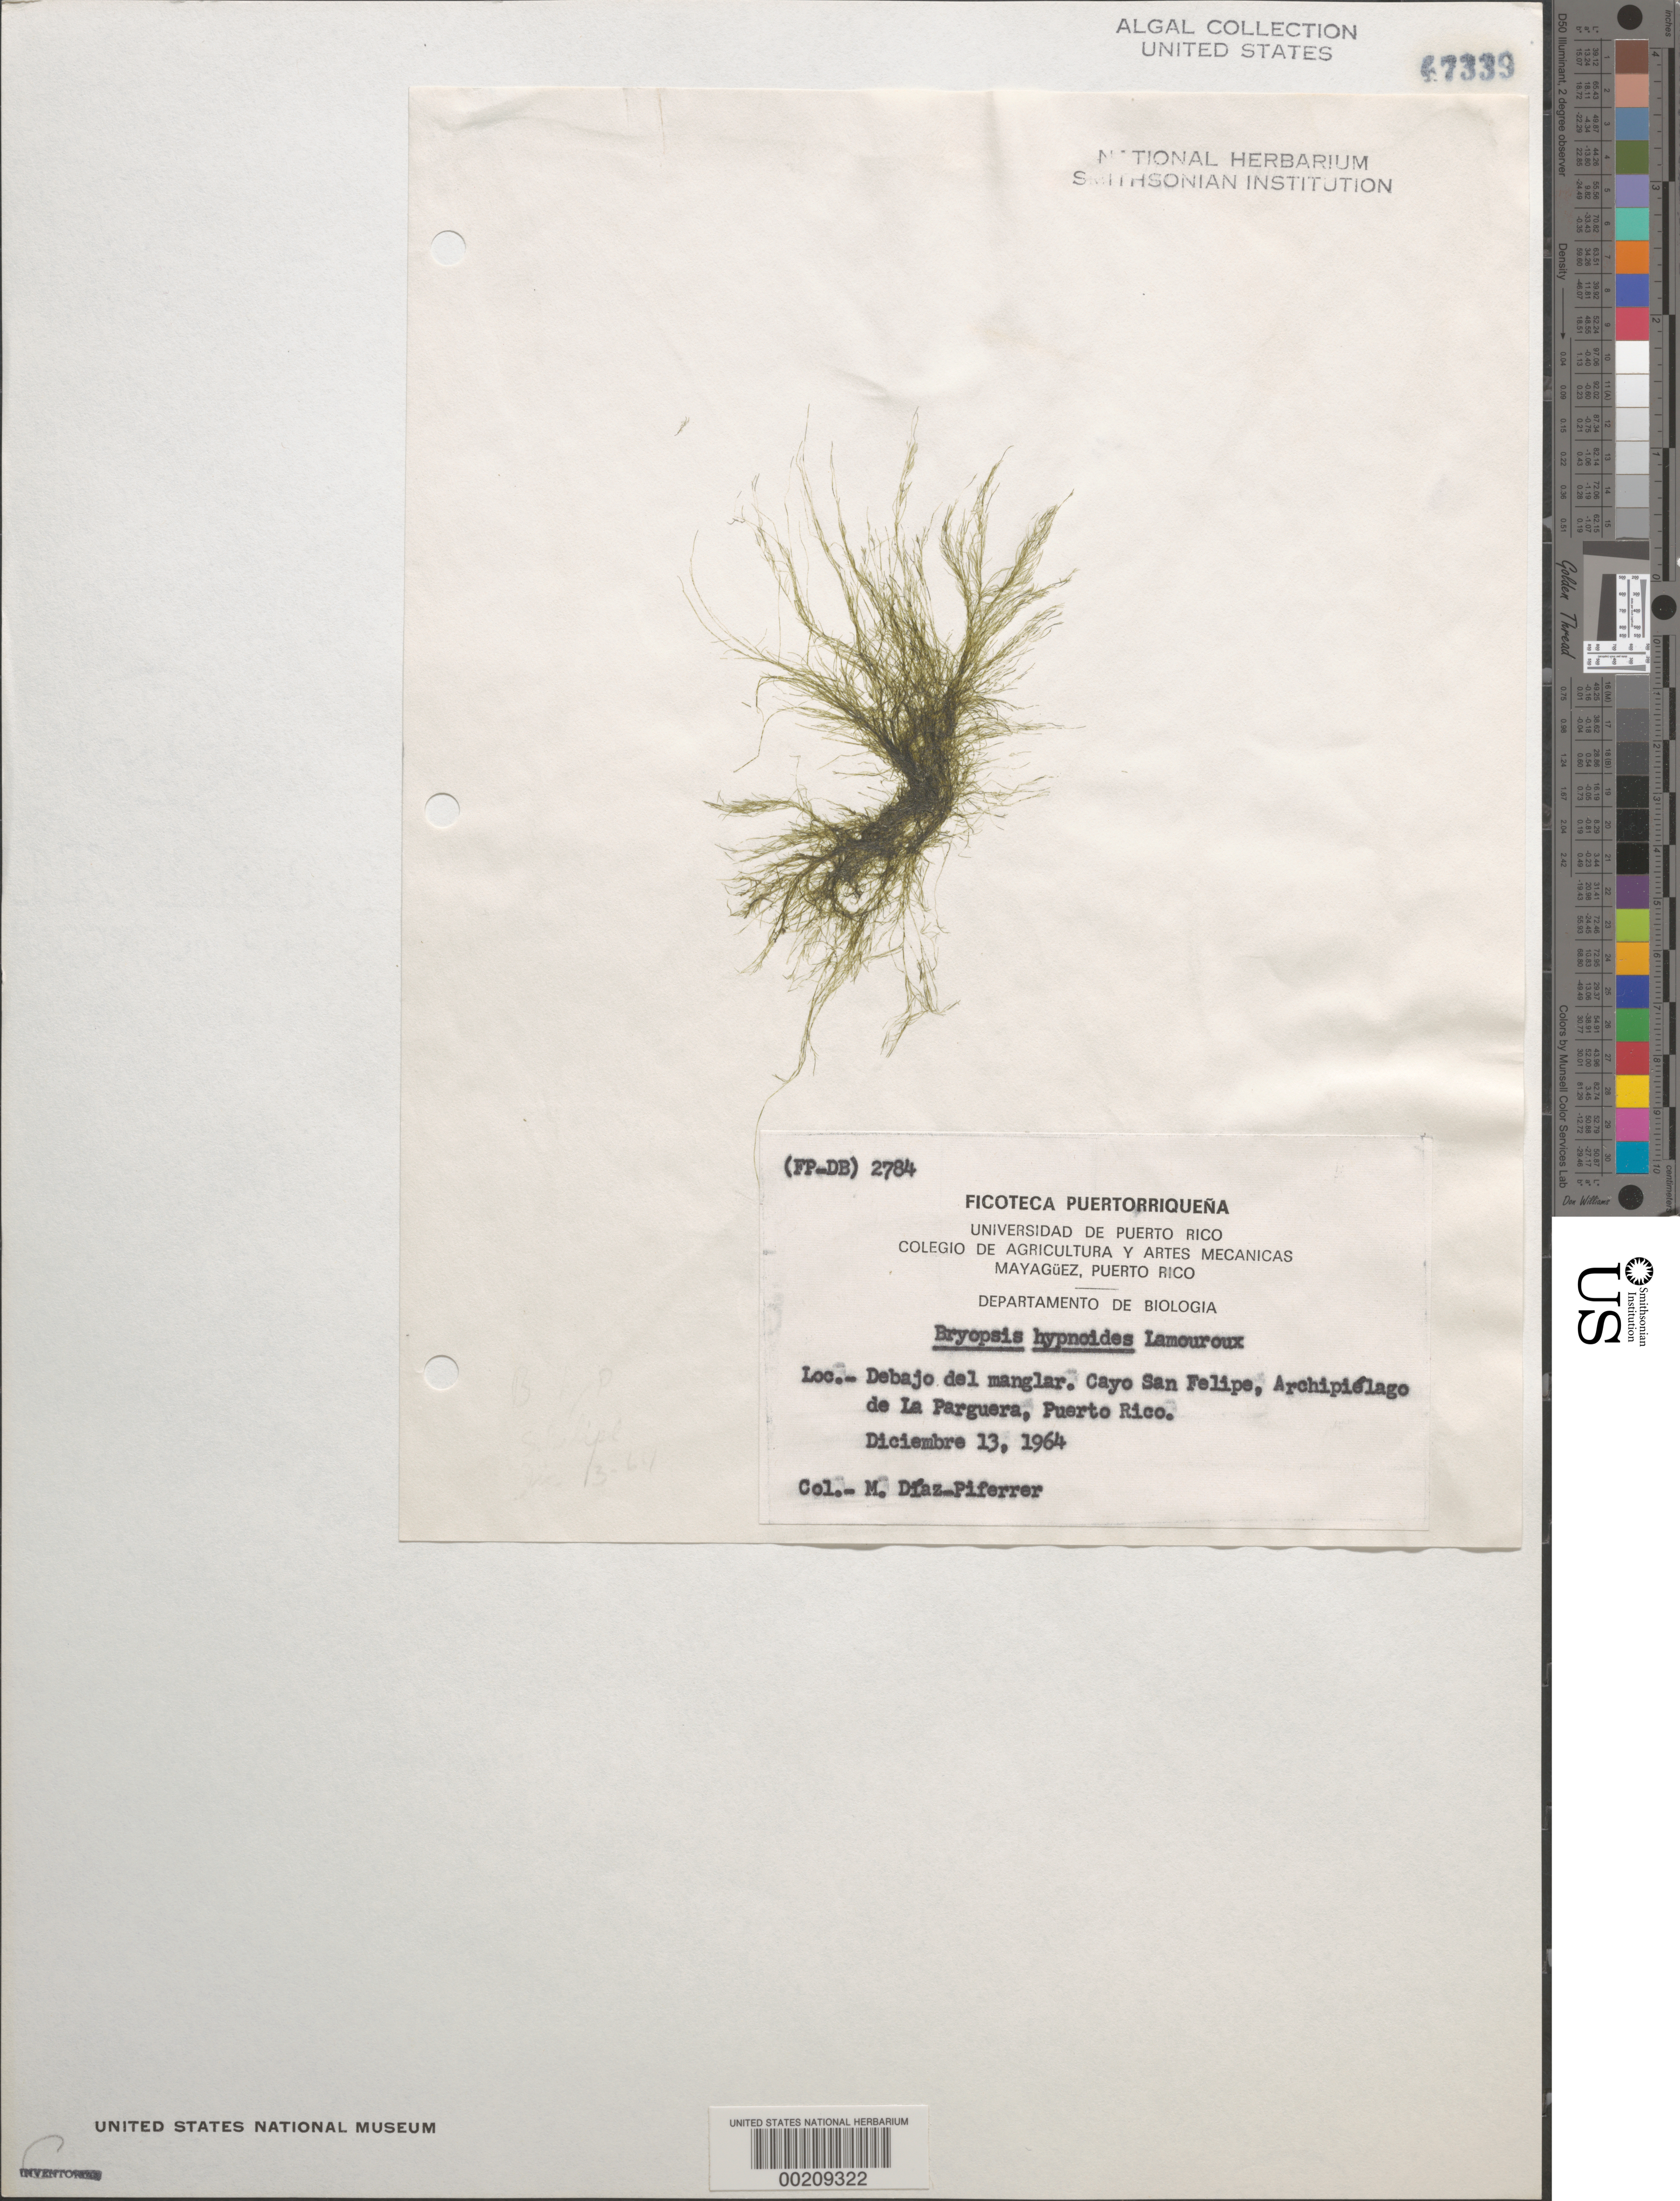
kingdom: Plantae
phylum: Chlorophyta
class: Ulvophyceae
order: Bryopsidales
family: Bryopsidaceae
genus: Bryopsis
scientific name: Bryopsis hypnoides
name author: J.V.Lamouroux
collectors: M. Diaz-Piferrer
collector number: (fp-db) 2784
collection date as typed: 13 Dec 1964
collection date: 1964-12-13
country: Puerto Rico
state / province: Lajas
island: Cayo San Felipe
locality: La Parguera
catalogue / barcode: US 47339